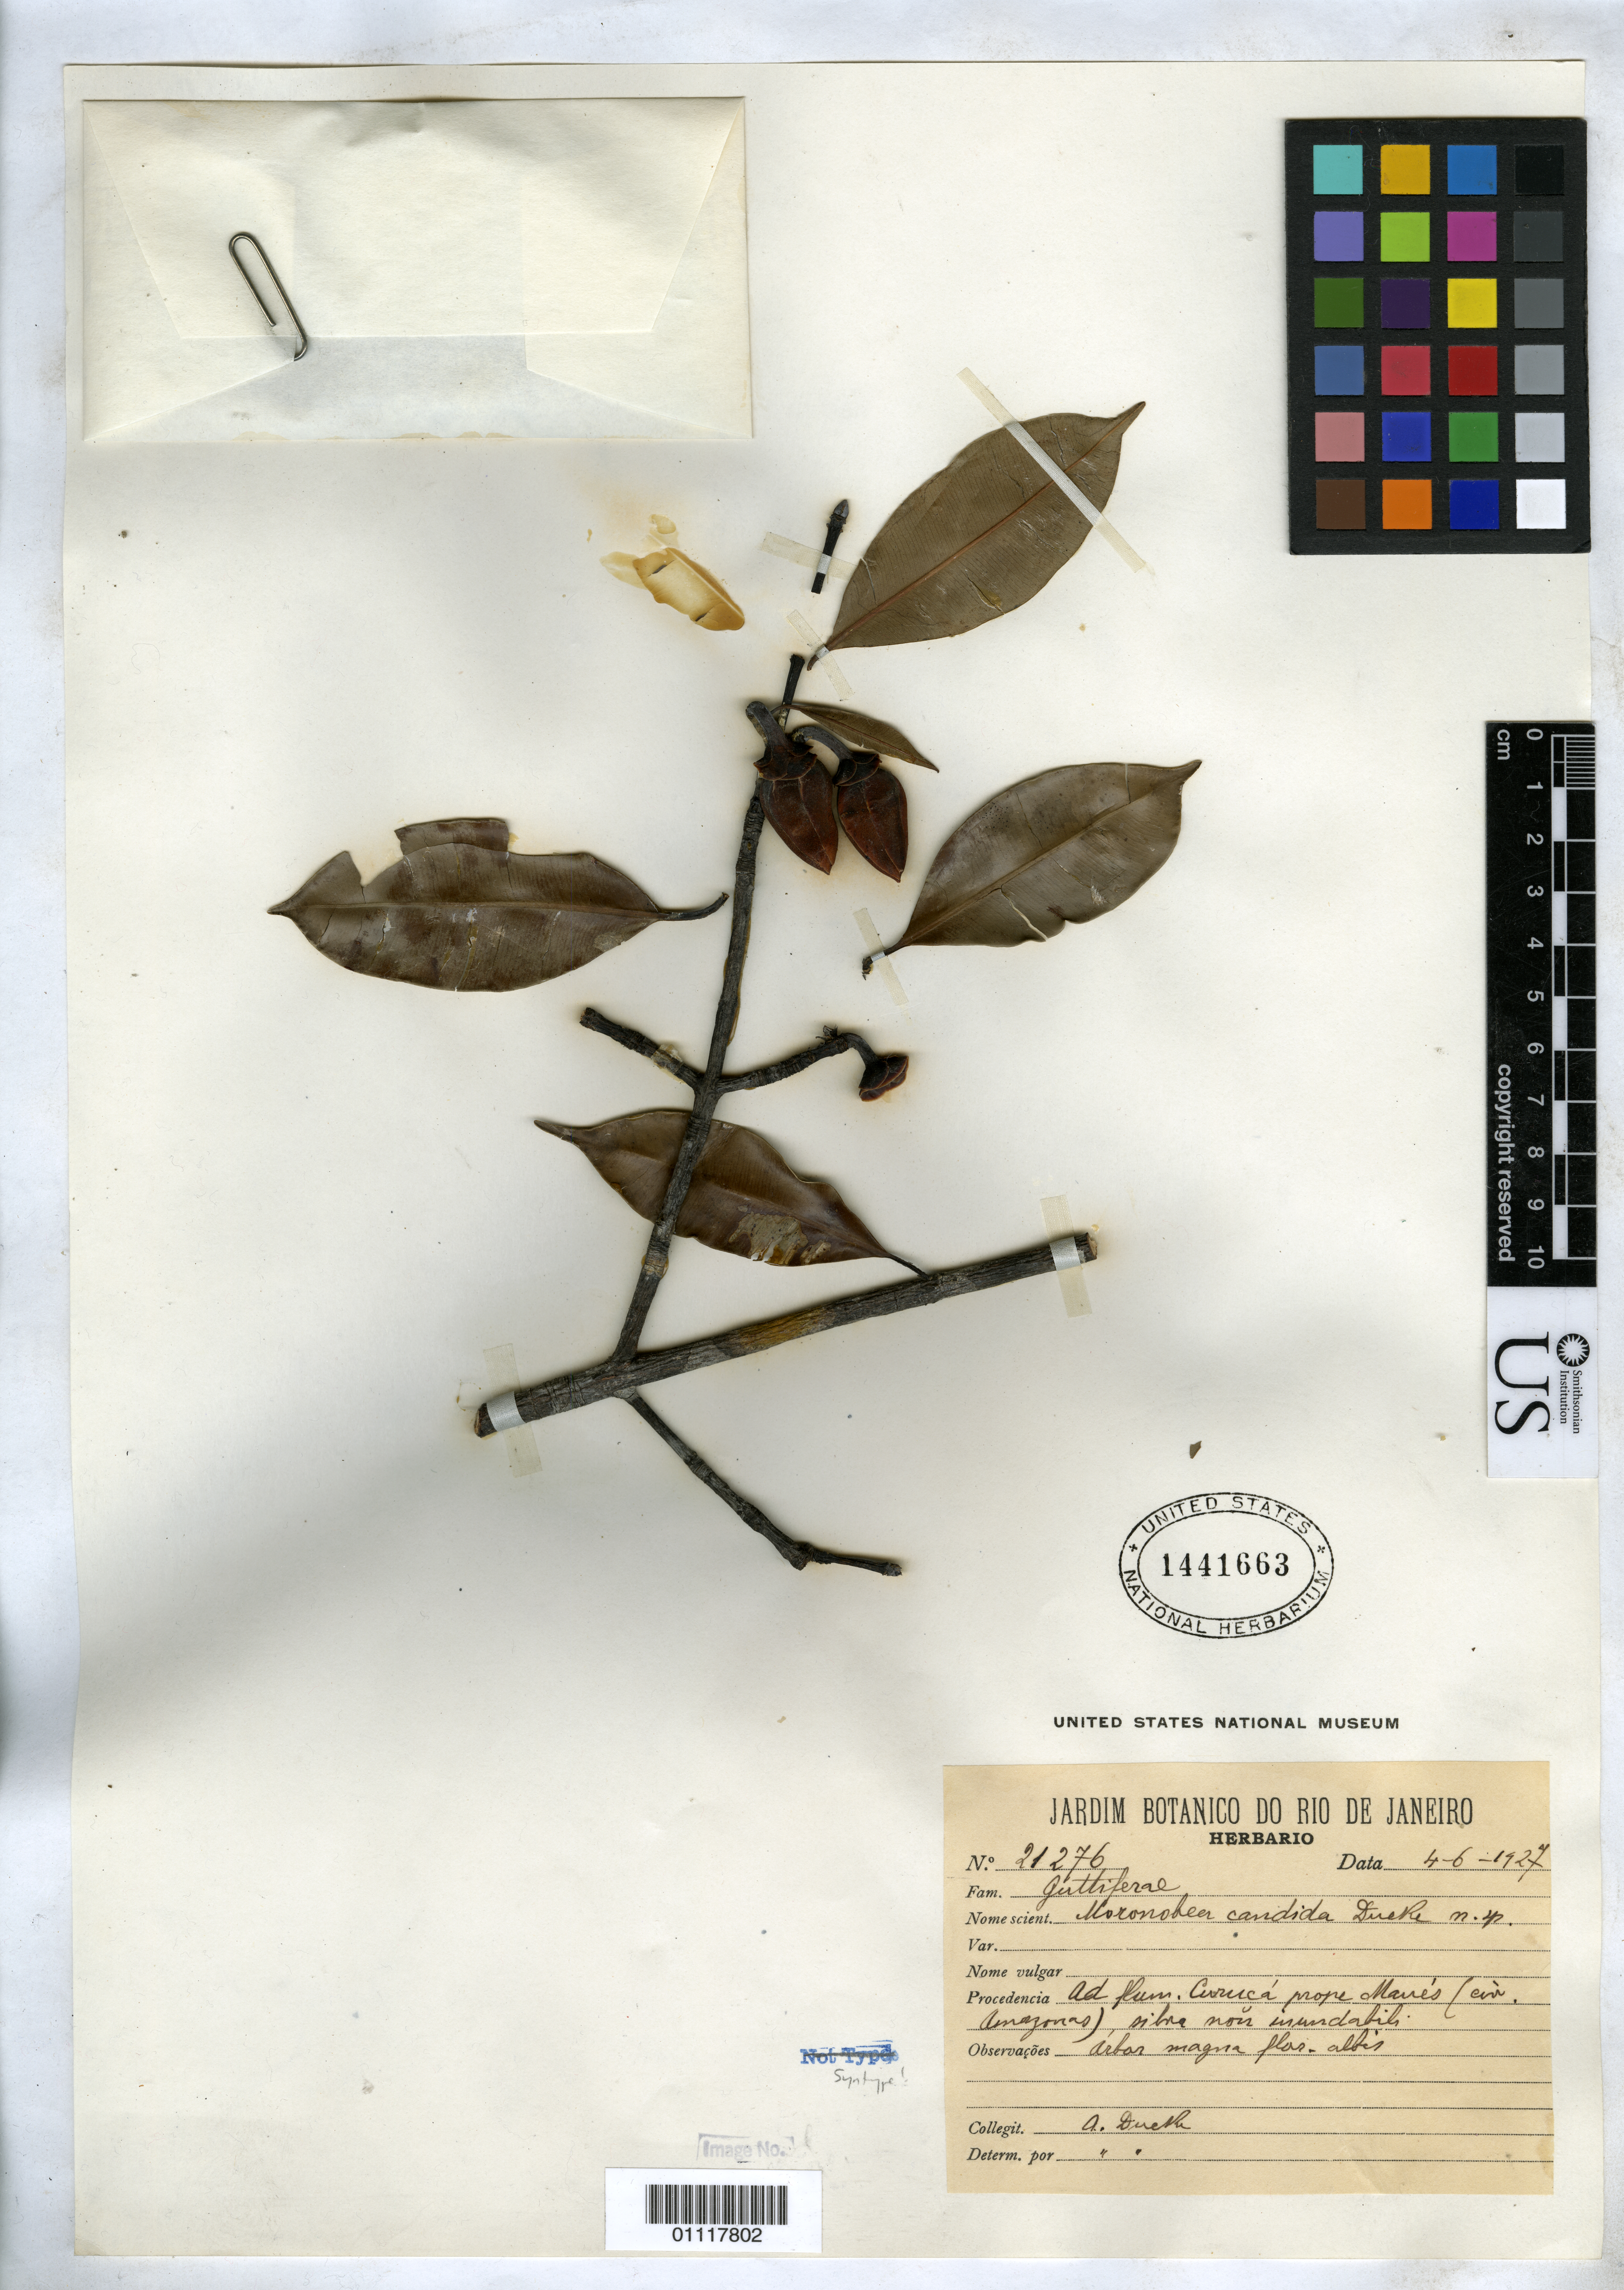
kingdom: Plantae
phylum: Tracheophyta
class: Magnoliopsida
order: Malpighiales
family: Clusiaceae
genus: Moronobea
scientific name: Moronobea candida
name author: Ducke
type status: Syntype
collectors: A. Ducke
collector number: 21276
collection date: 1927-07-04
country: Brazil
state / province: Amazonas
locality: Curuca prope Manes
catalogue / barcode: US 1441663